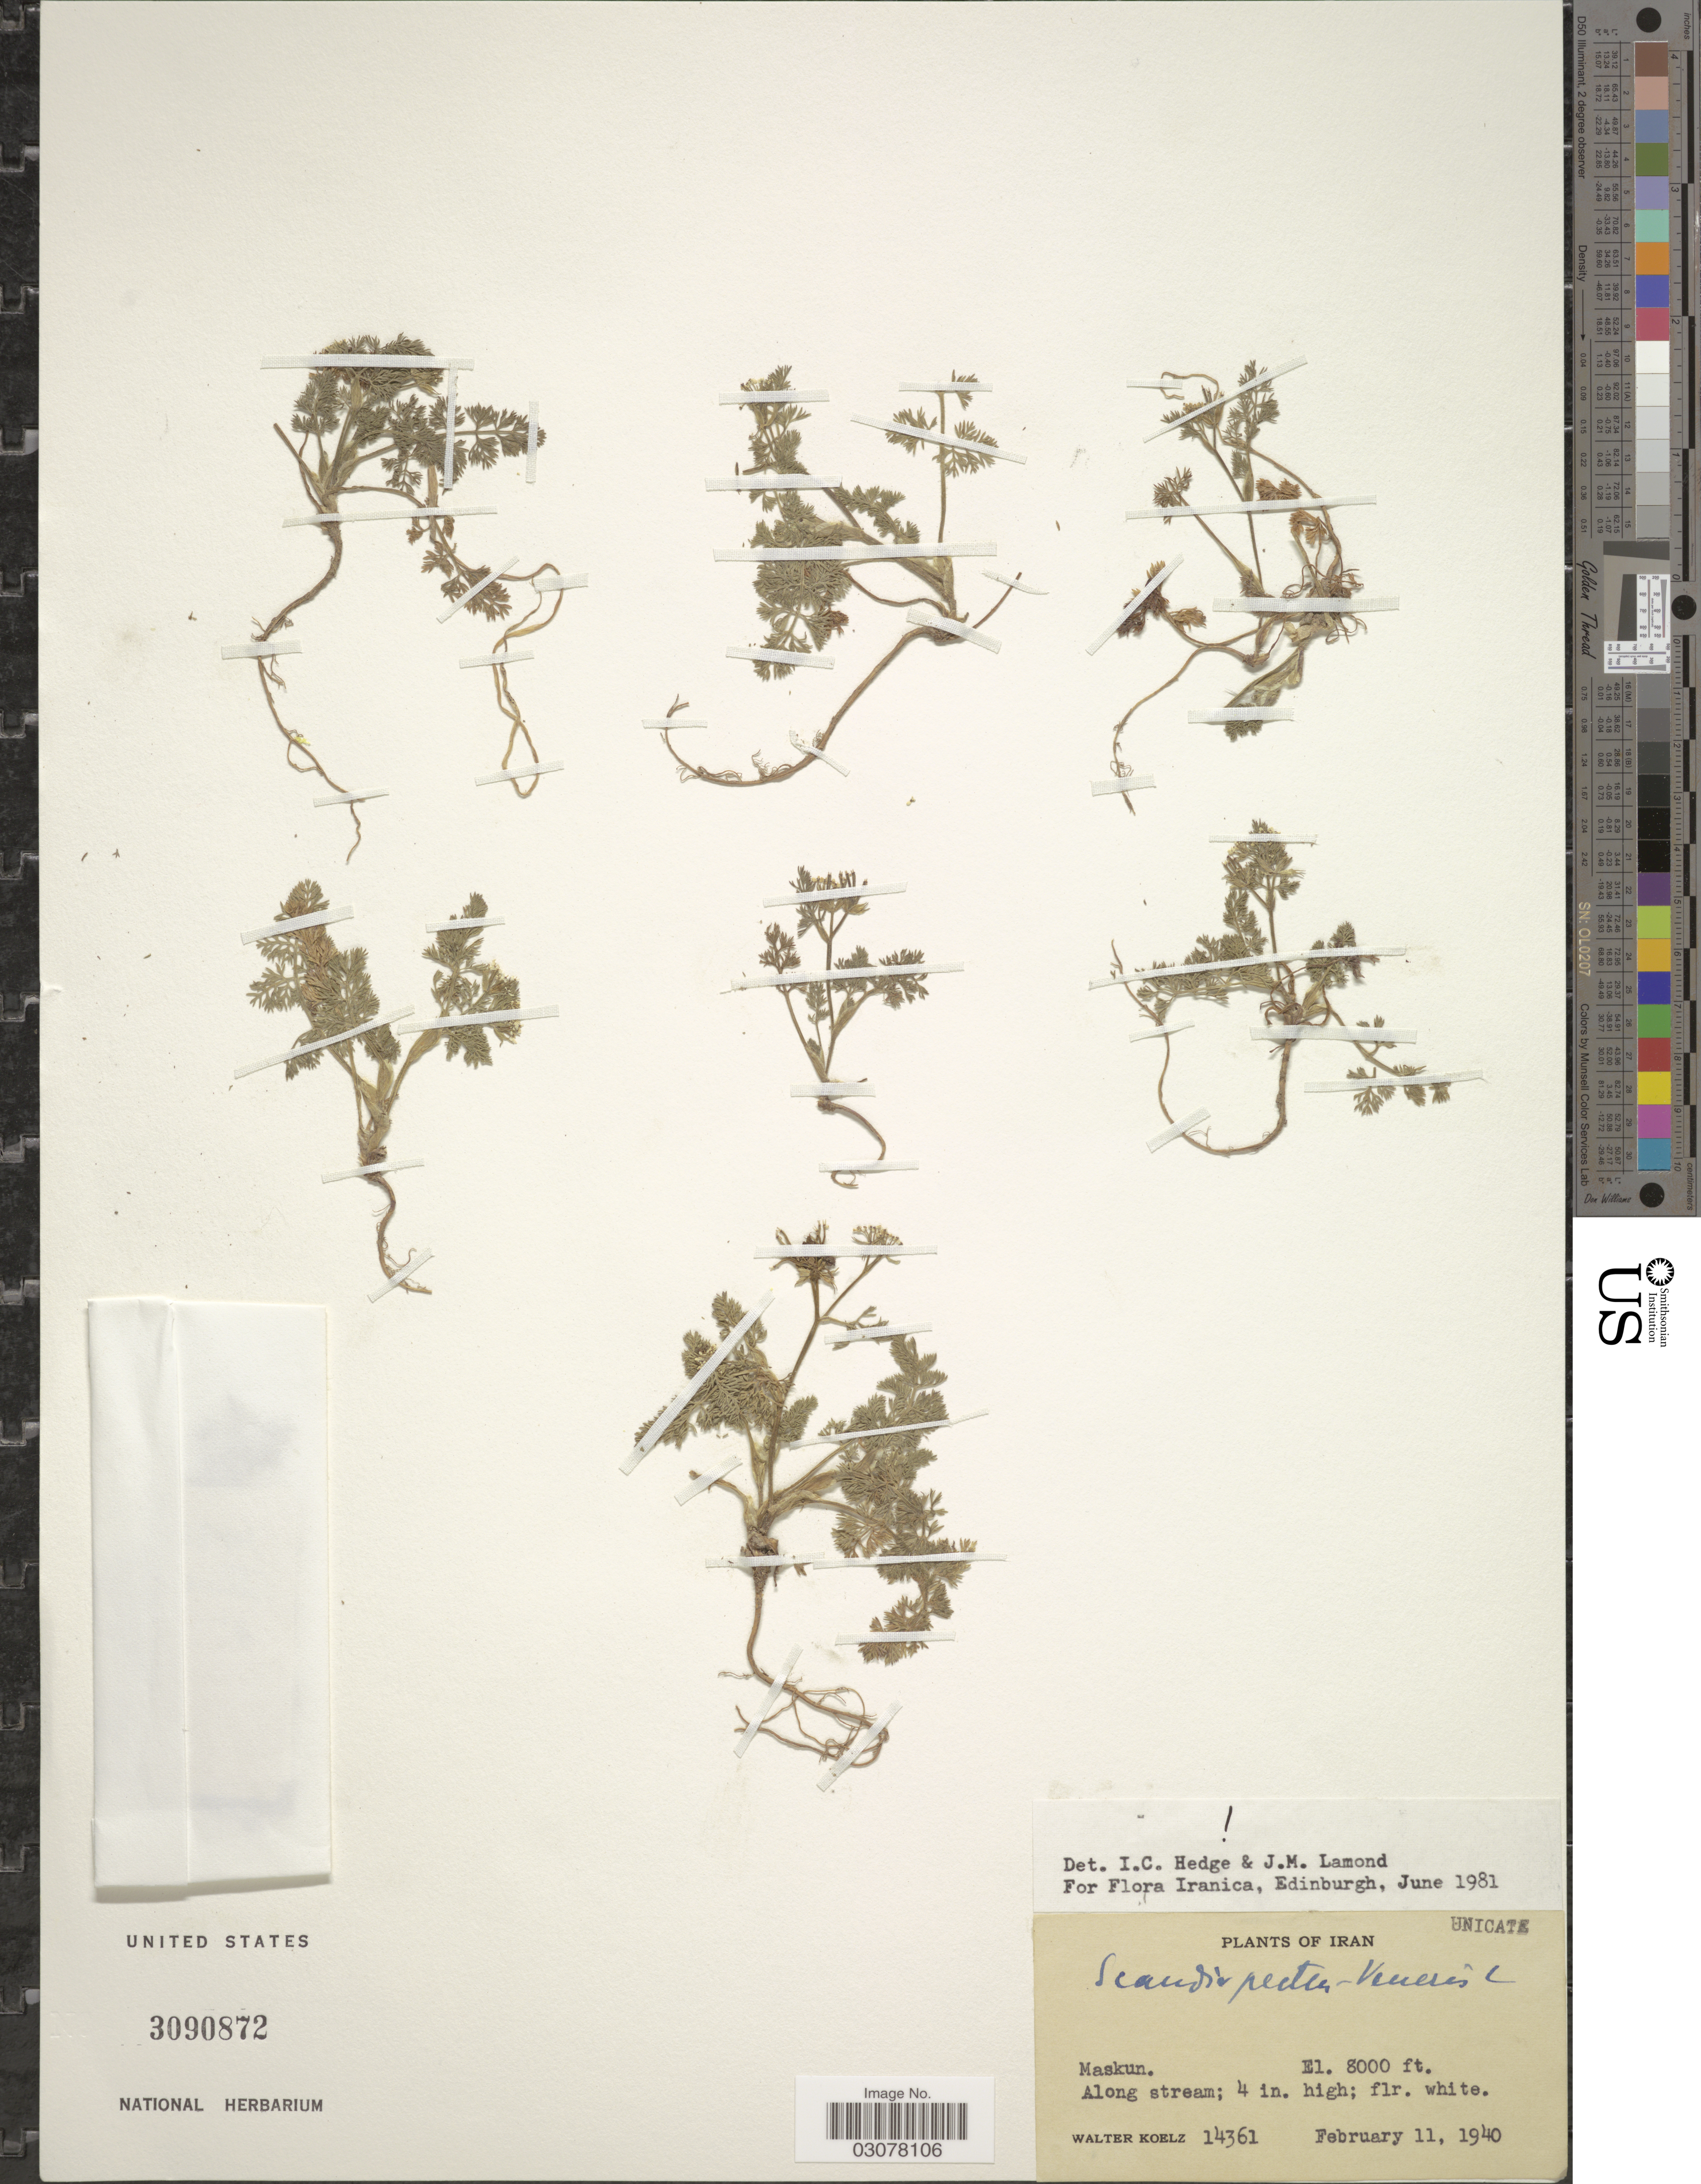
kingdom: Plantae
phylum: Tracheophyta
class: Magnoliopsida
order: Apiales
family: Apiaceae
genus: Scandix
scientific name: Scandix pecten-veneris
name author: L.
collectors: W. N. Koelz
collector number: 14361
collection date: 1940-02-11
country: Iran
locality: Maskun.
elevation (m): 2438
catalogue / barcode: US 3090872